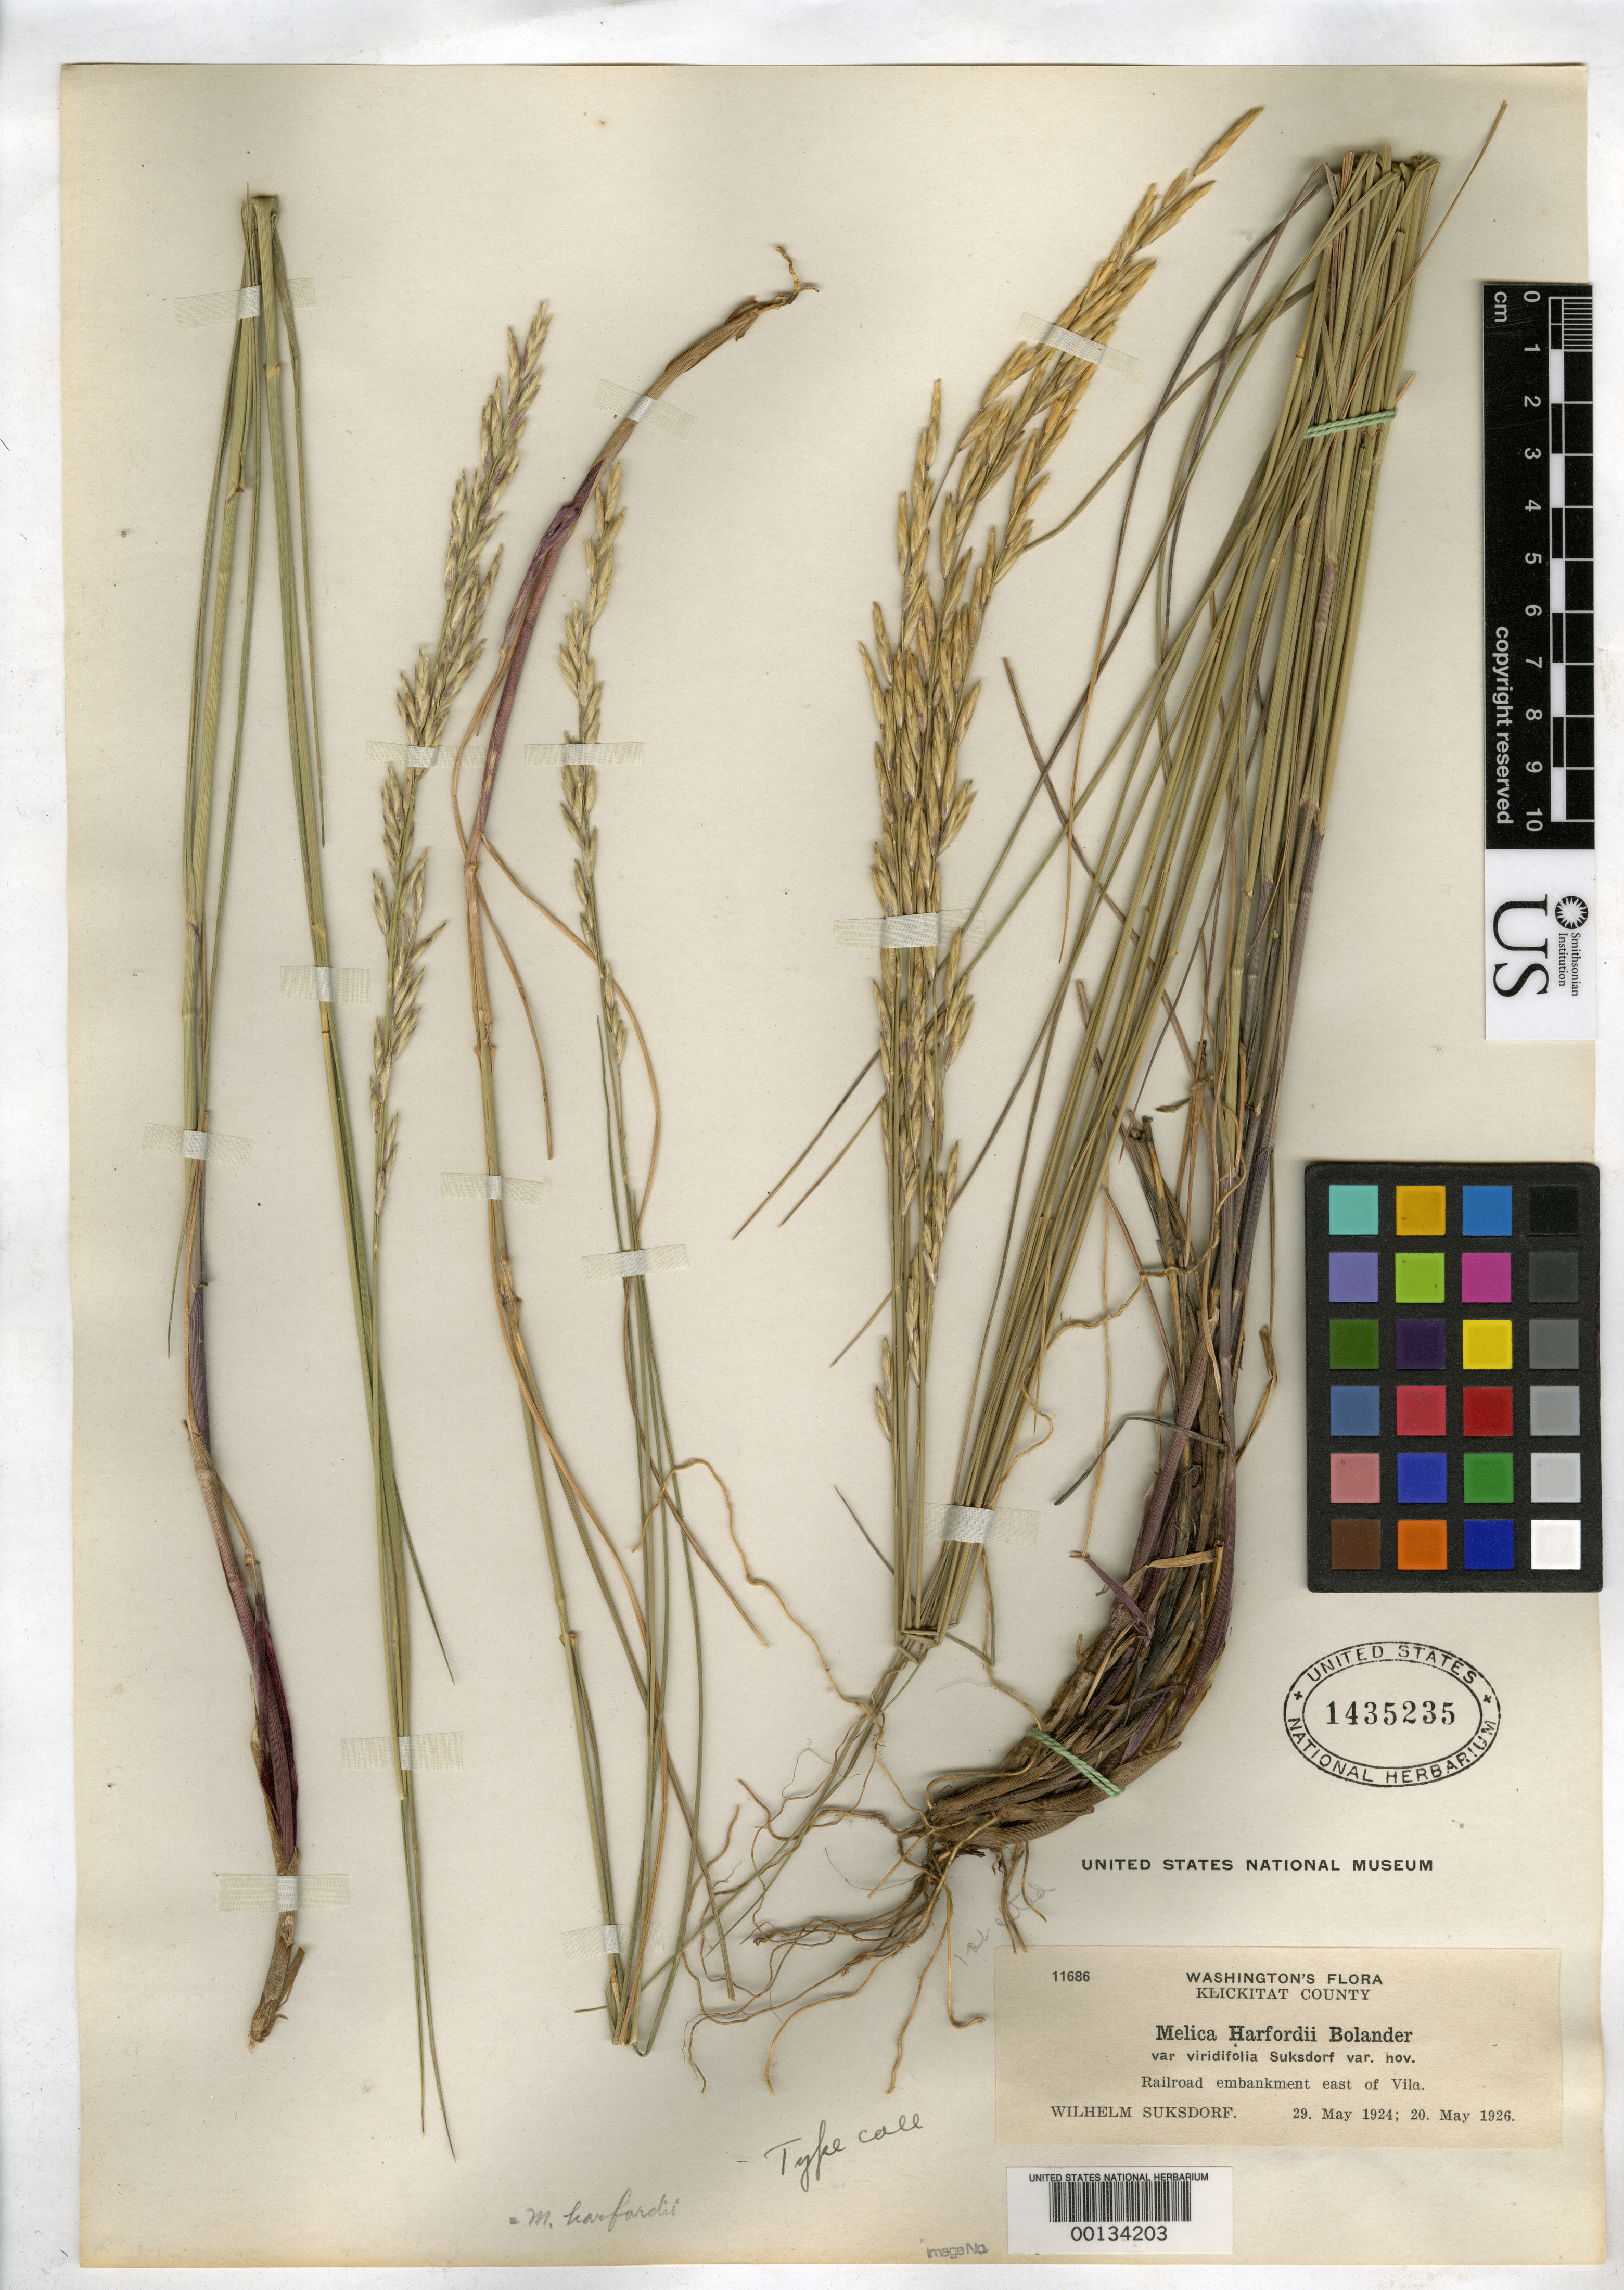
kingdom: Plantae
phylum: Tracheophyta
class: Liliopsida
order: Poales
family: Poaceae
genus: Melica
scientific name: Melica harfordii var. viridifolia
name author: Suksd.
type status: Isosyntype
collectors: W. N. Suksdorf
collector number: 11686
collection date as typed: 29 May 1924 to 20 May 1926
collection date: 1924-05-29/1926-05-20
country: United States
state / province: Washington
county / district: Klickitat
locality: Railroad E of Vila.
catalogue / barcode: US 1435235